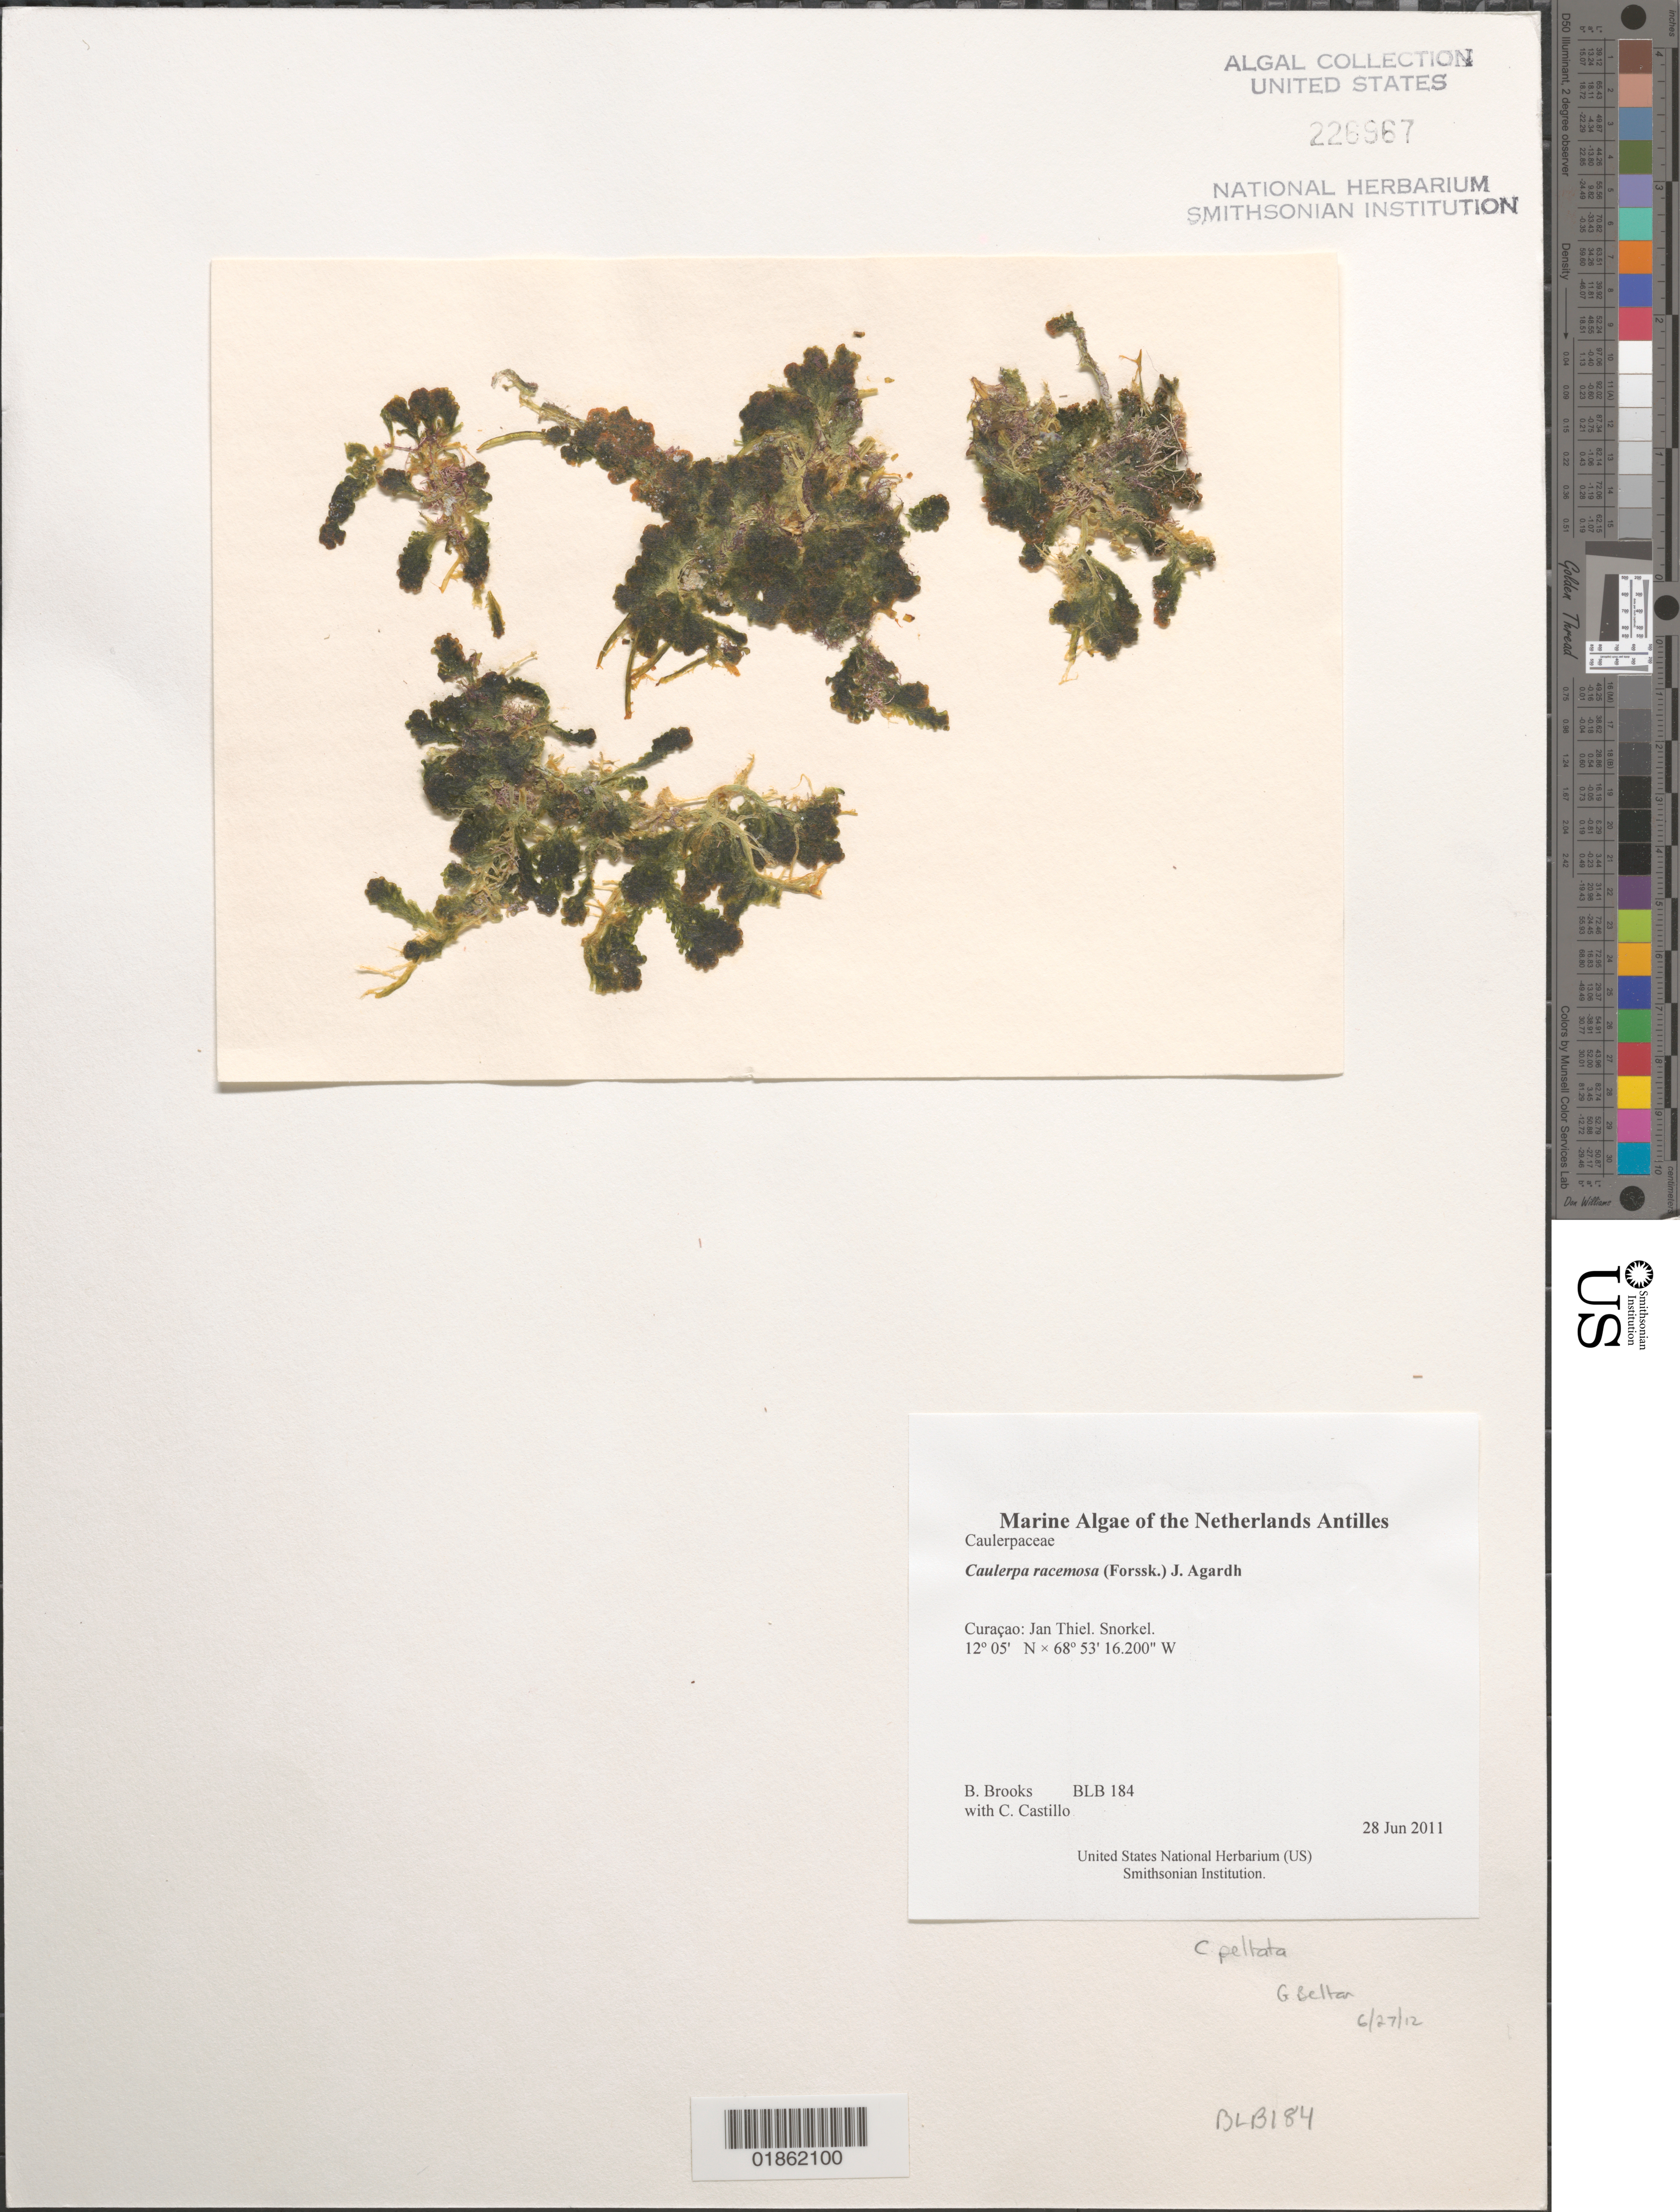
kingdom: Plantae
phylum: Chlorophyta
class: Ulvophyceae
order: Bryopsidales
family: Caulerpaceae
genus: Caulerpa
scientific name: Caulerpa racemosa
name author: (Forssk.) J. Agardh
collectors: B. Brooks & C. Castillo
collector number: BLB 184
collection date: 2011-06-28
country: Curaçao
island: Curaçao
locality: Jan Thiel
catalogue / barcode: US 226967